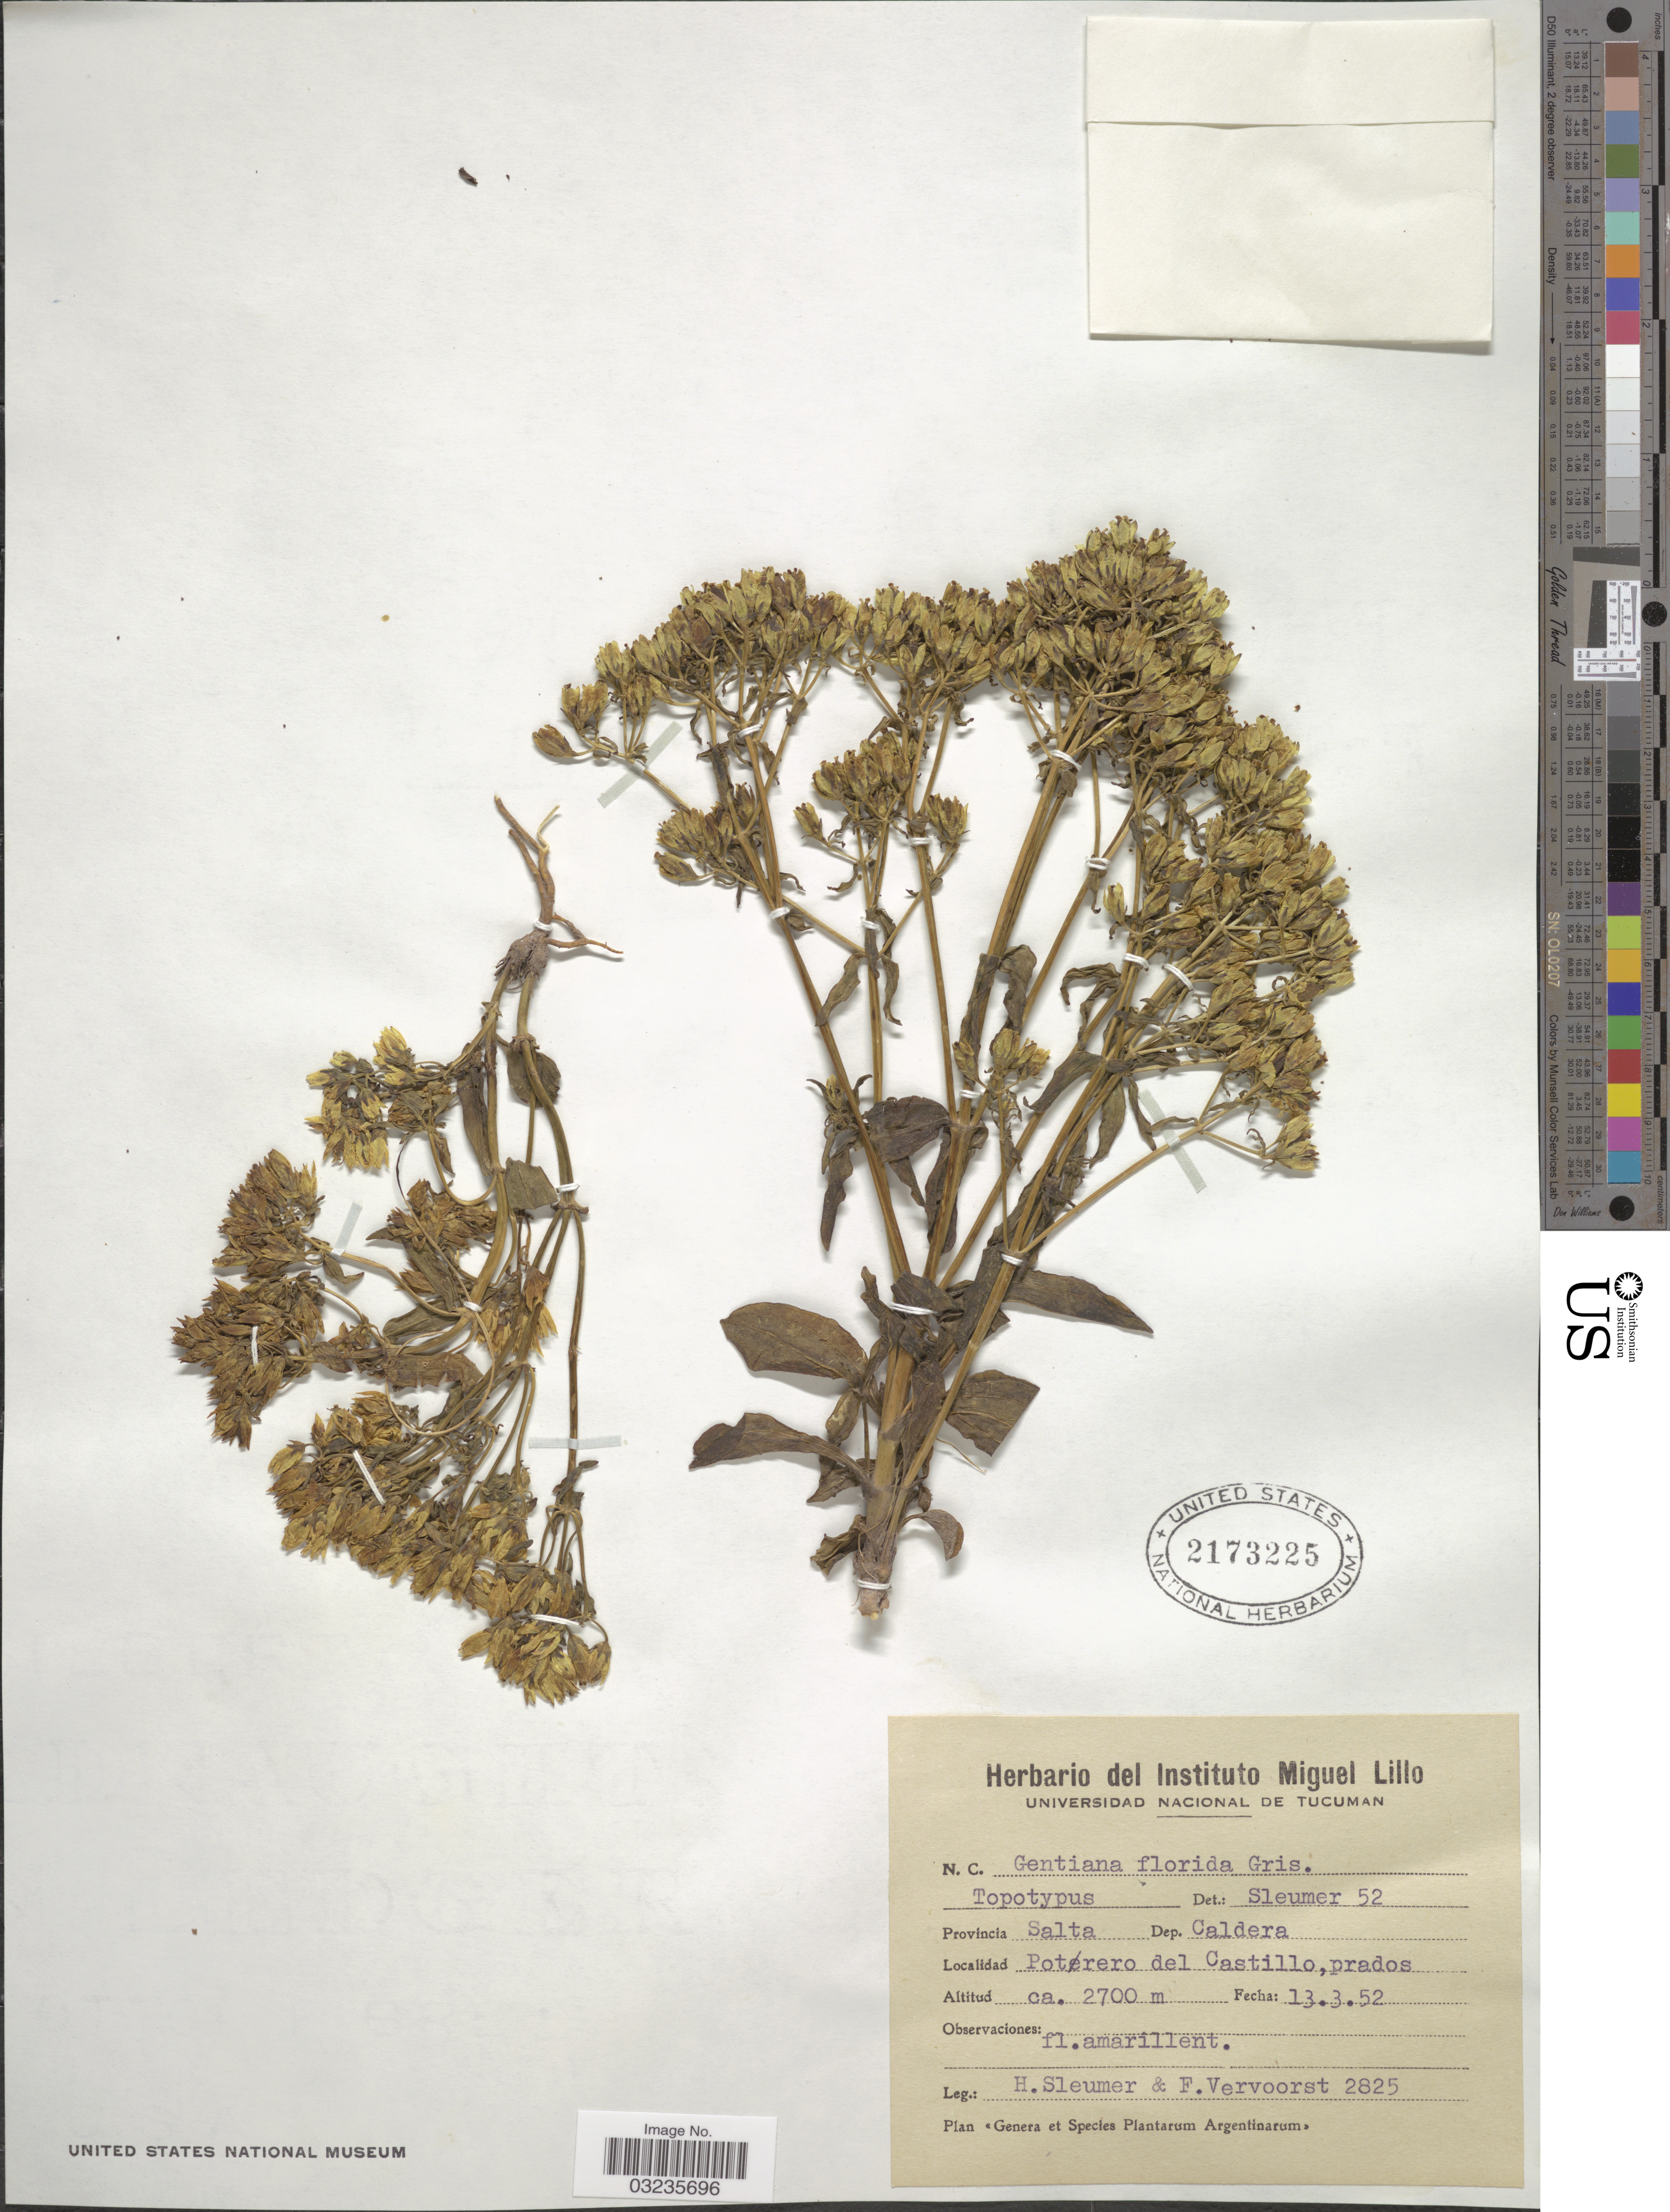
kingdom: Plantae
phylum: Tracheophyta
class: Magnoliopsida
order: Gentianales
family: Gentianaceae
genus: Gentiana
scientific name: Gentiana florida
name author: Griseb.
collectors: H. O. Sleumer & F. Vervoorst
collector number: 2825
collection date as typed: Transcribed d/m/y: 13/3/52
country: Argentina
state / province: Salta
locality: Dep. Caldera. Potrero del Castillo, prados.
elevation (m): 2700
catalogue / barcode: US 2173225